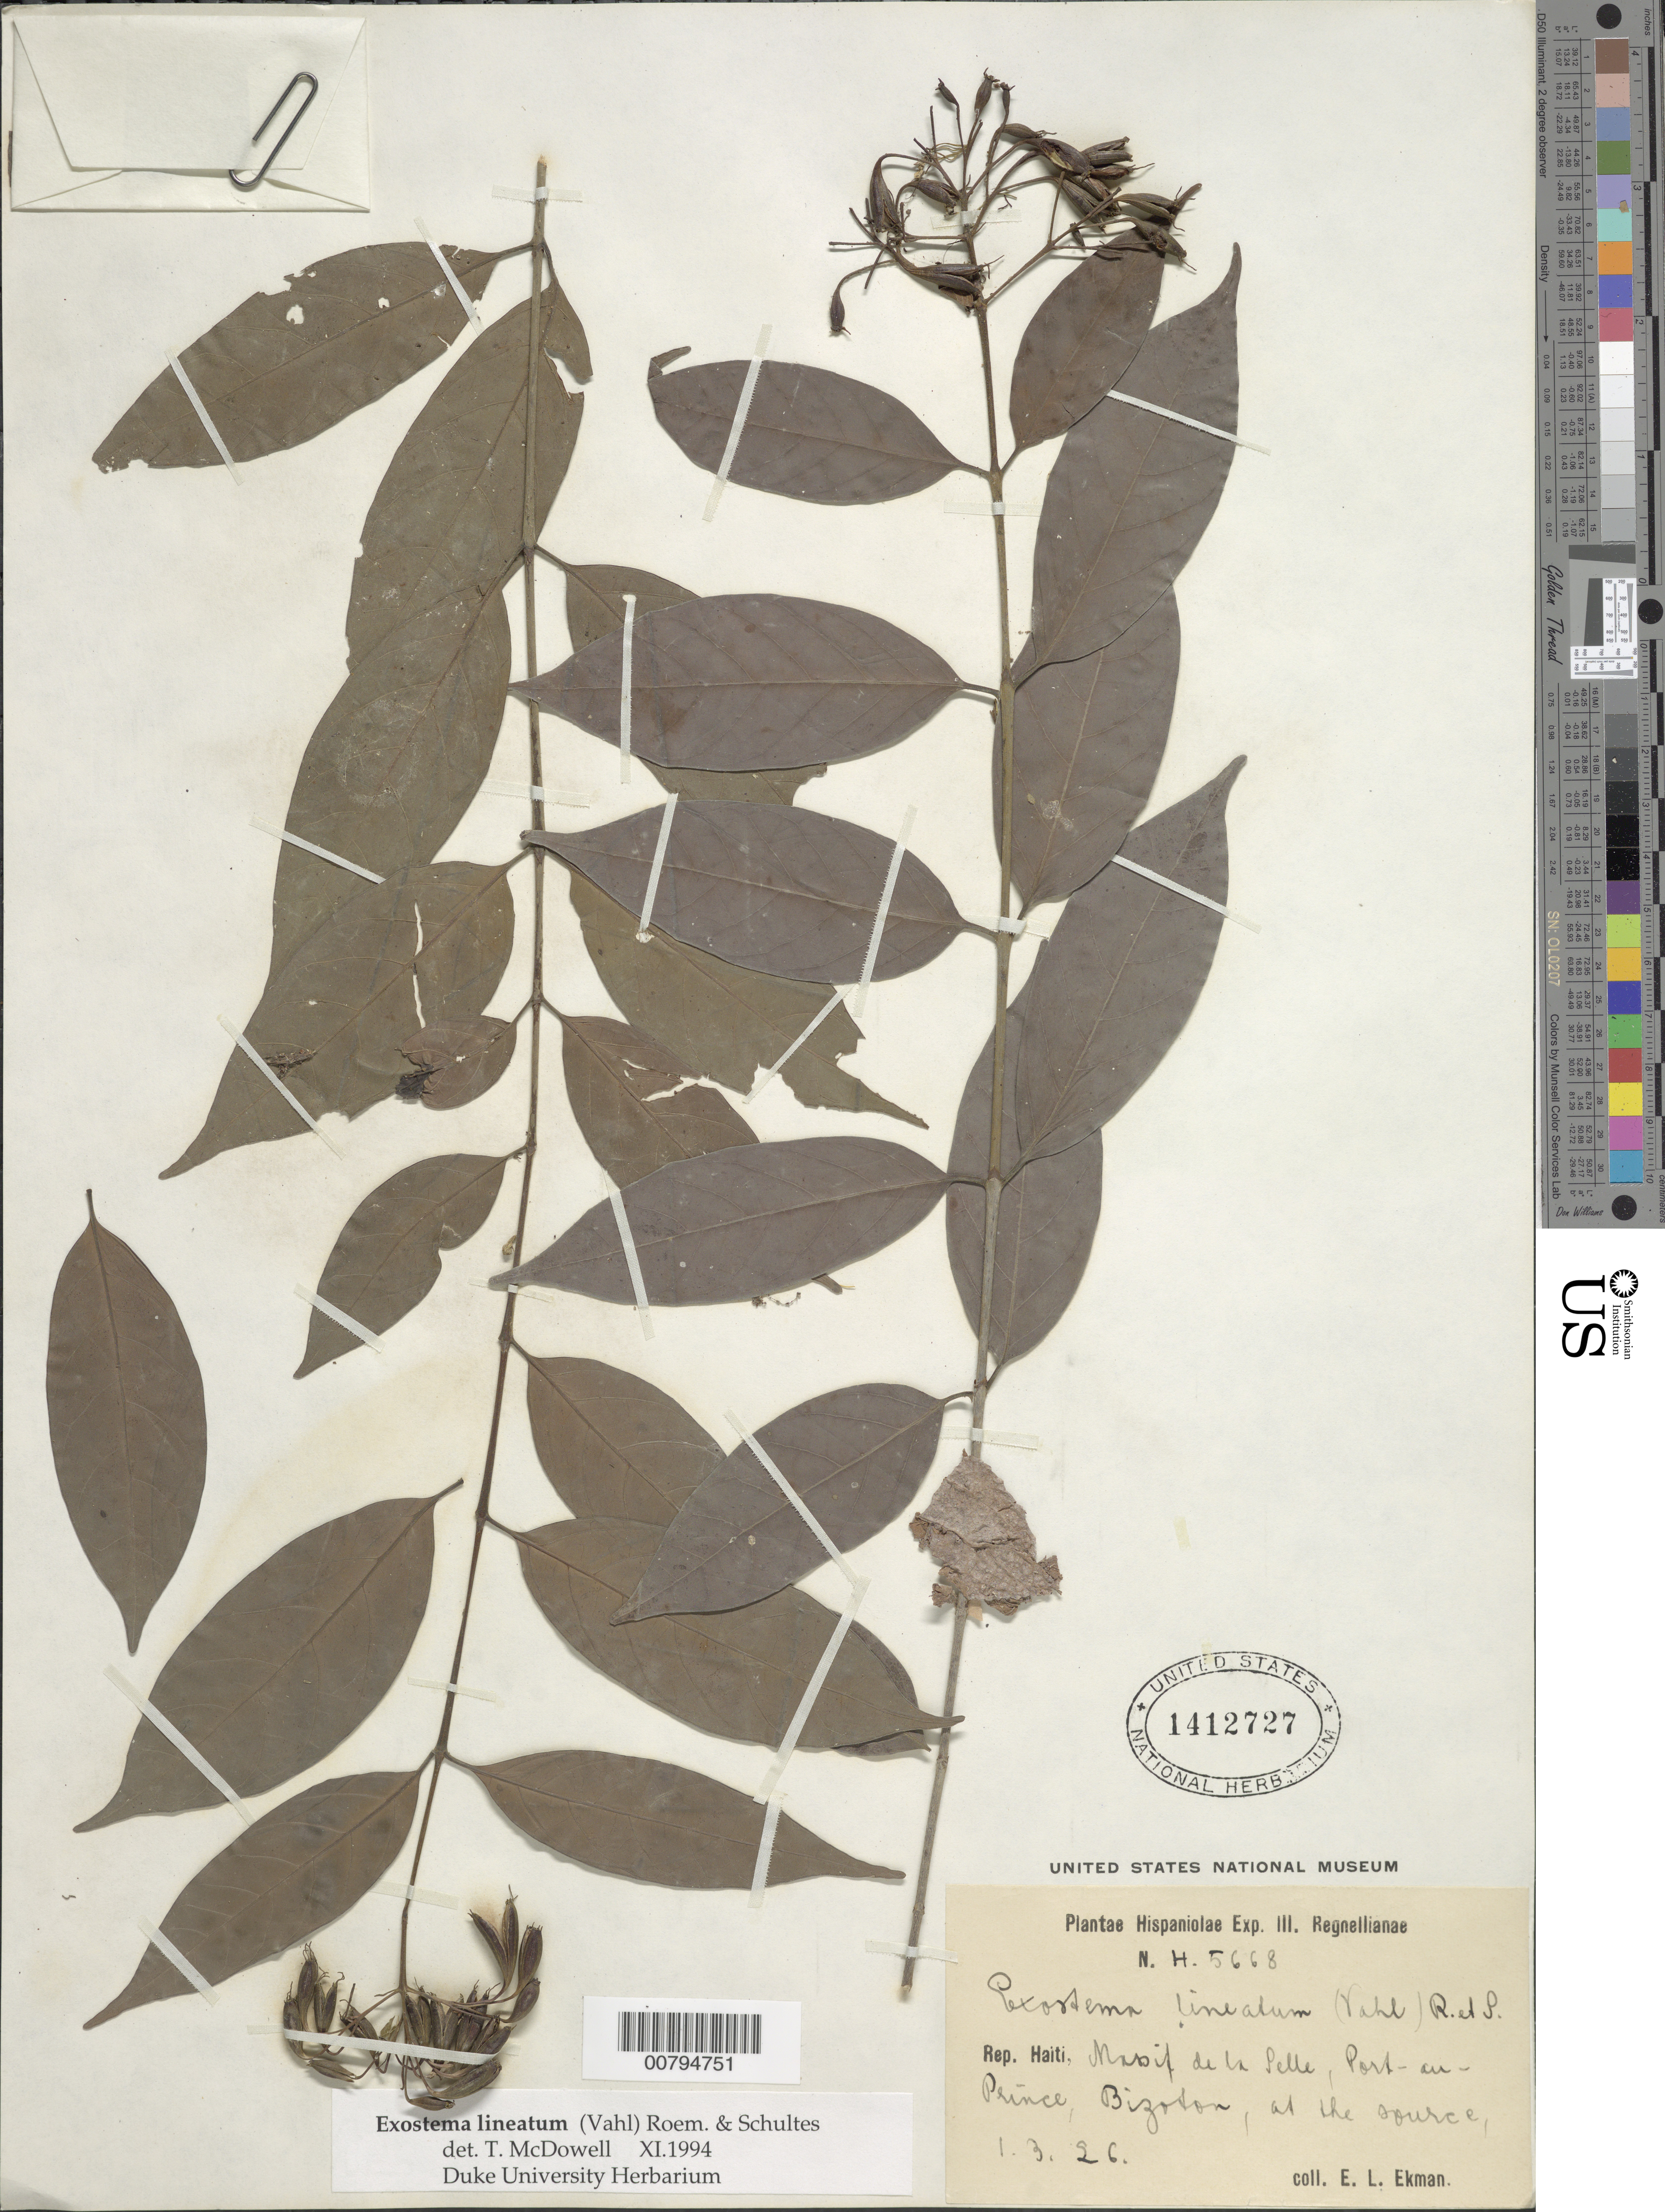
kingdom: Plantae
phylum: Tracheophyta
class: Magnoliopsida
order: Gentianales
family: Rubiaceae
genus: Exostema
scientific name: Exostema lineatum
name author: (Vahl) Roem. & Schult.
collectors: E. L. Ekman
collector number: H 5668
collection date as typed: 01 Mar 1926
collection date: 1926-03-01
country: Haiti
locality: Massif de la Pelle, Port au Prince, Bizoton, at the source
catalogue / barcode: US 1412727